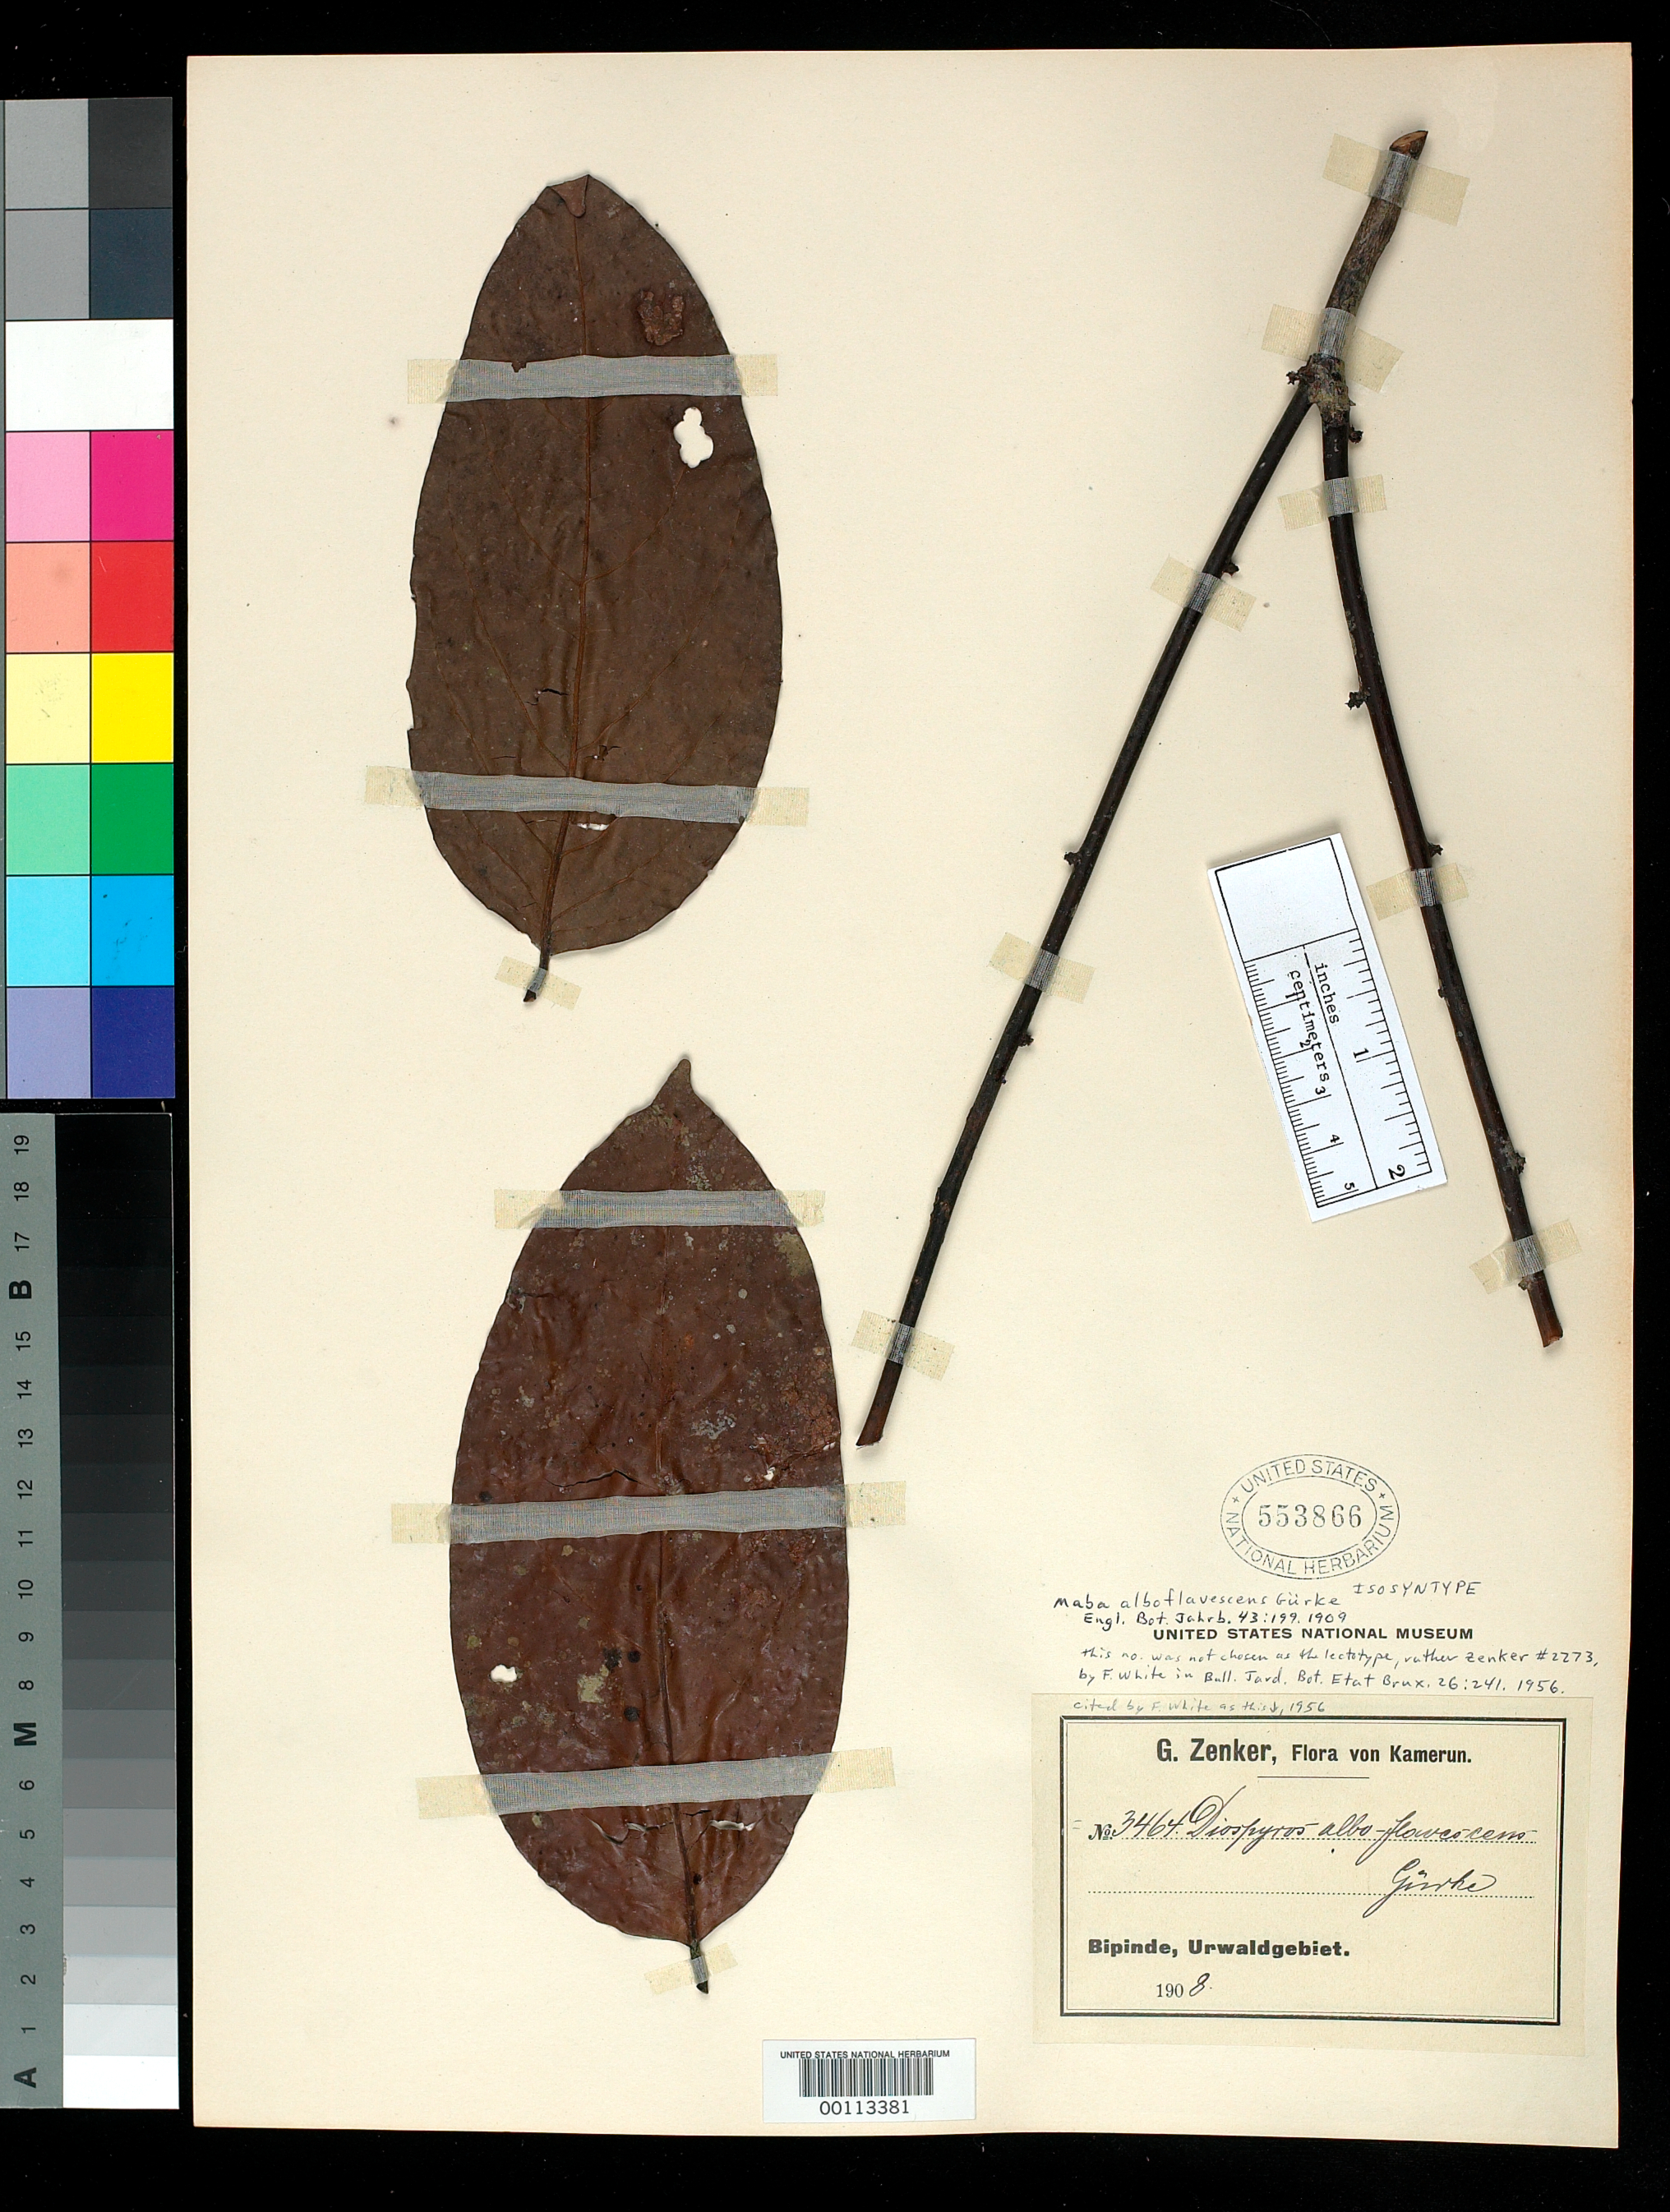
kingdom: Plantae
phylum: Tracheophyta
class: Magnoliopsida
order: Ericales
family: Ebenaceae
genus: Maba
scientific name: Maba alboflavescens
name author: Gürke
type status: Isosyntype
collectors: G. A. Zenker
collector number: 3464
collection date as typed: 1908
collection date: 1908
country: Cameroon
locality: Bipinde, Urwaldgebiet.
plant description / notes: Lectotype collection is Zenker 2273 as designated by F. White, Bull. Jard. Bot. Etat. Brux. 26: 241 (1956).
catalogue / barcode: US 553866